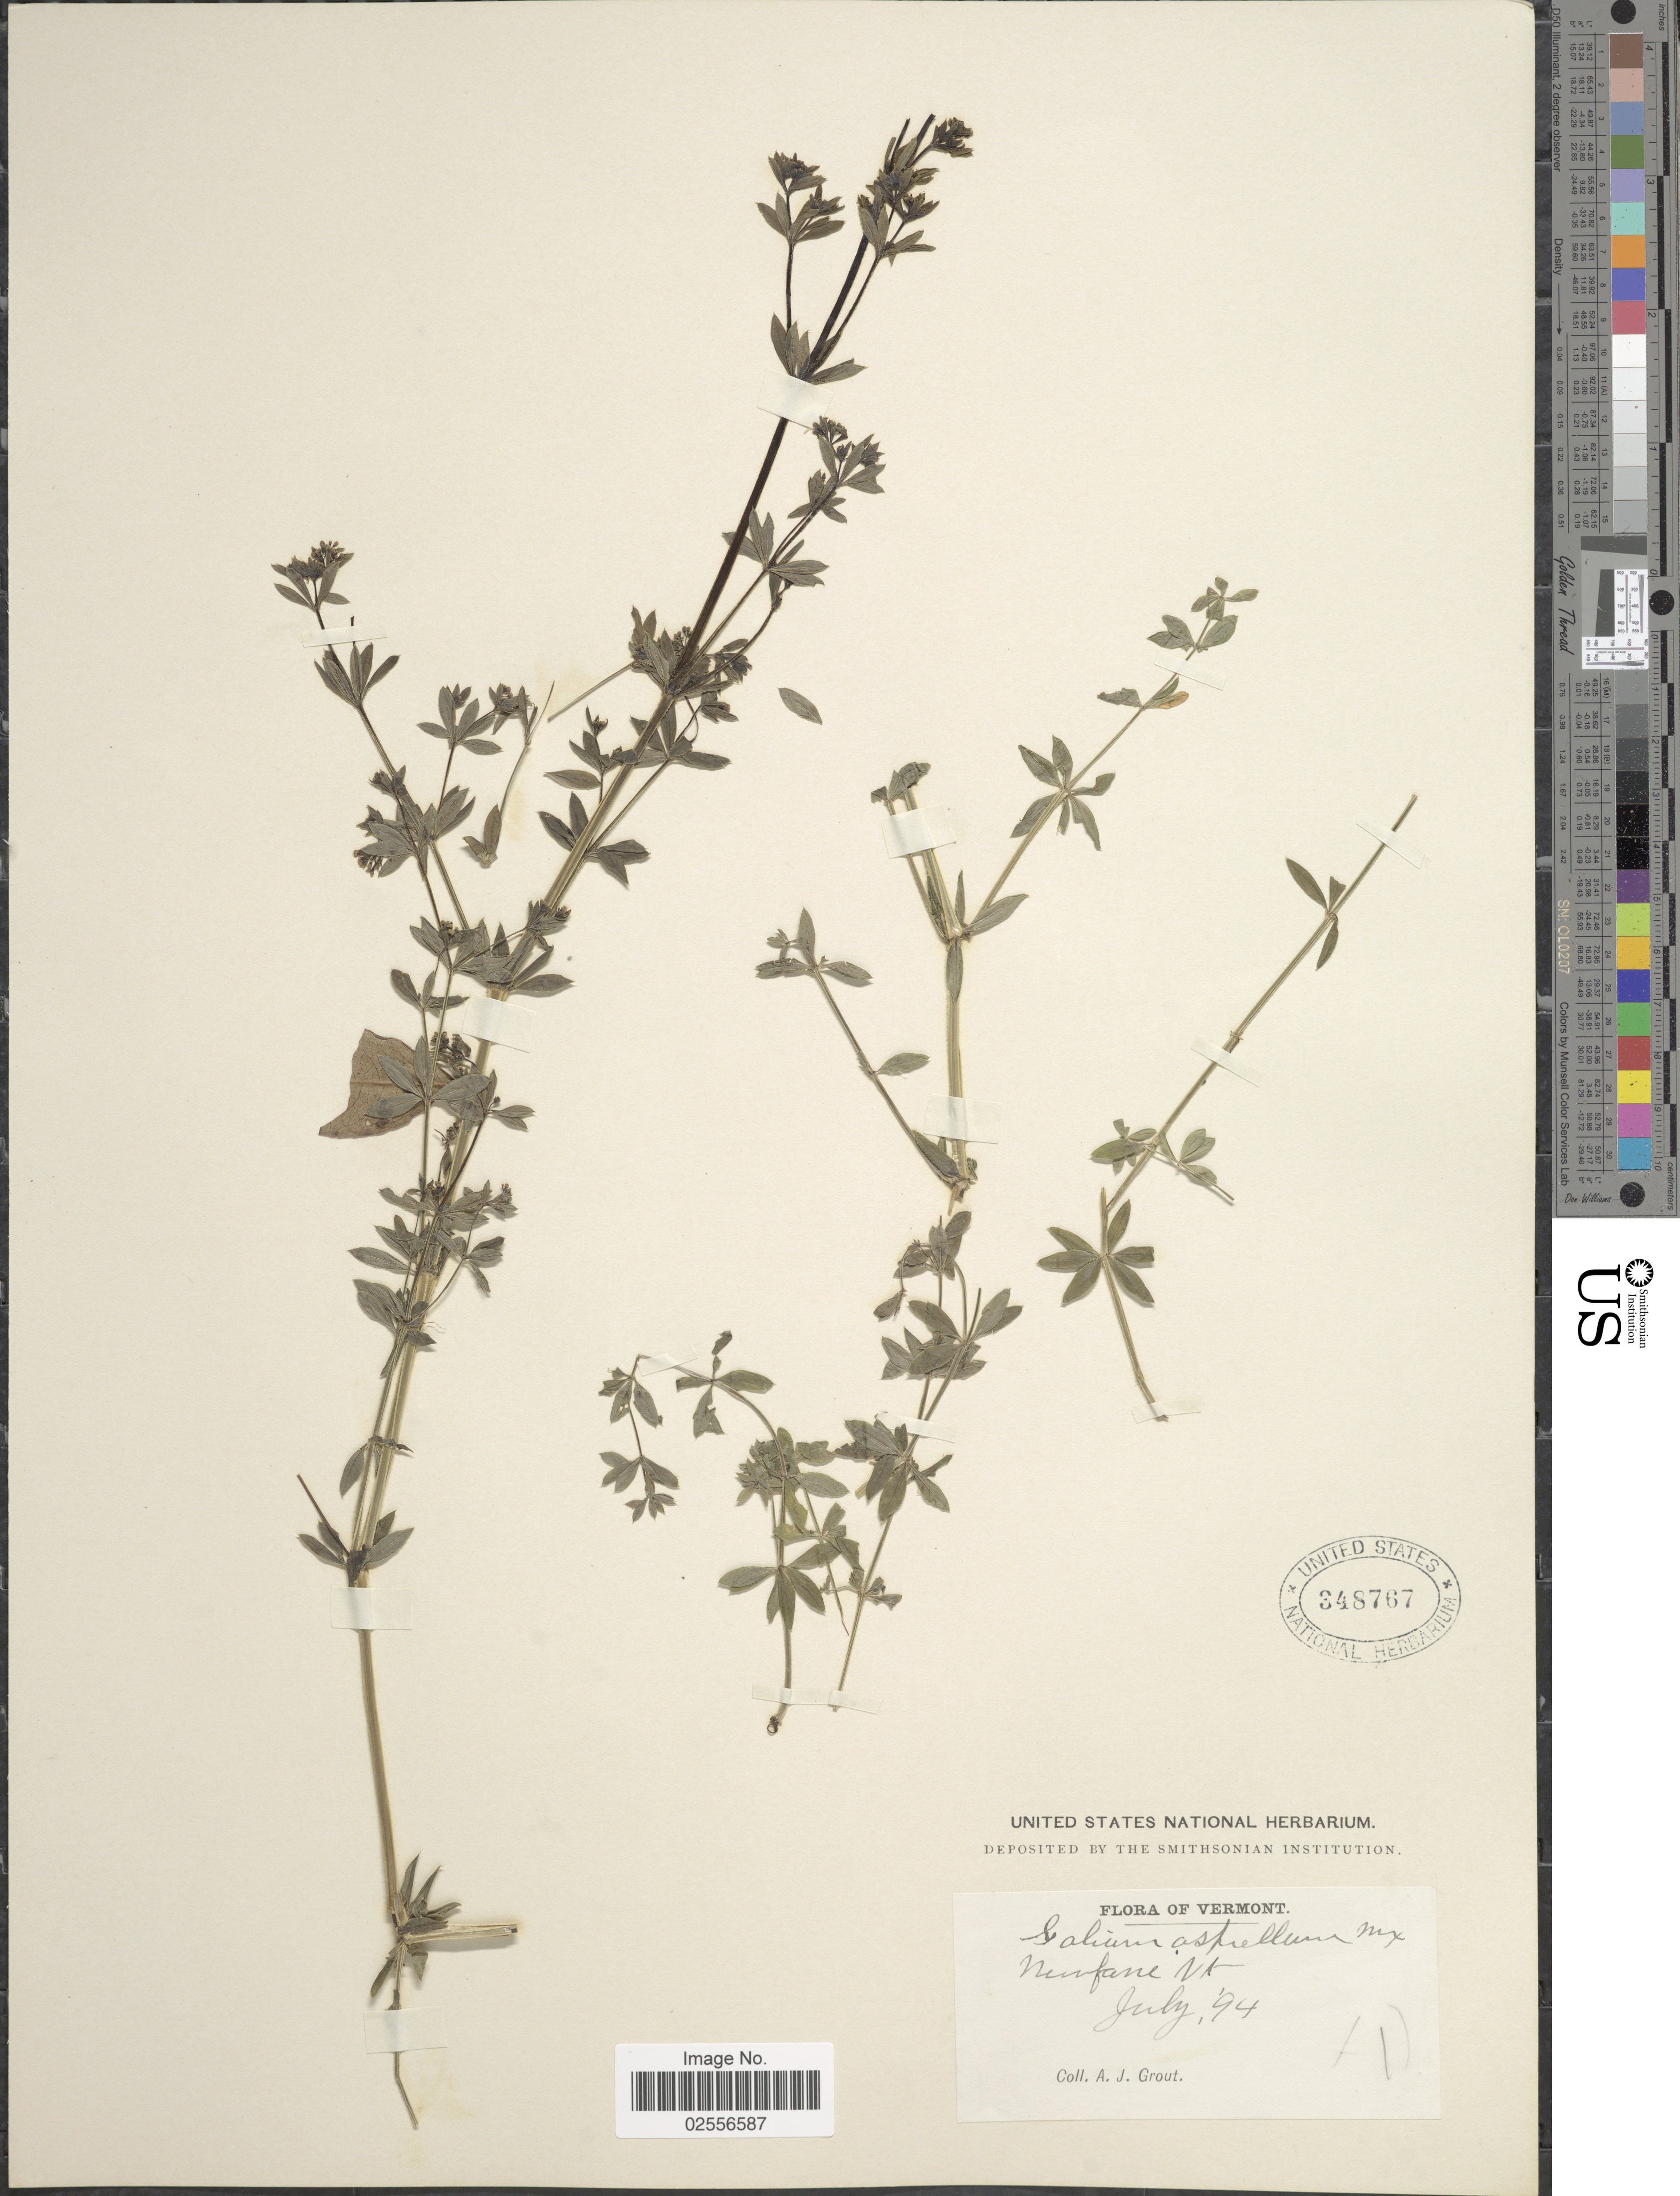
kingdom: Plantae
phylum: Tracheophyta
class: Magnoliopsida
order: Gentianales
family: Rubiaceae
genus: Galium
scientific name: Galium asprellum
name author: Michx.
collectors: A. J. Grout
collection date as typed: Transcribed d/m/y: /7/94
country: United States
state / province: Vermont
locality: Newfane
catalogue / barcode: US 348767